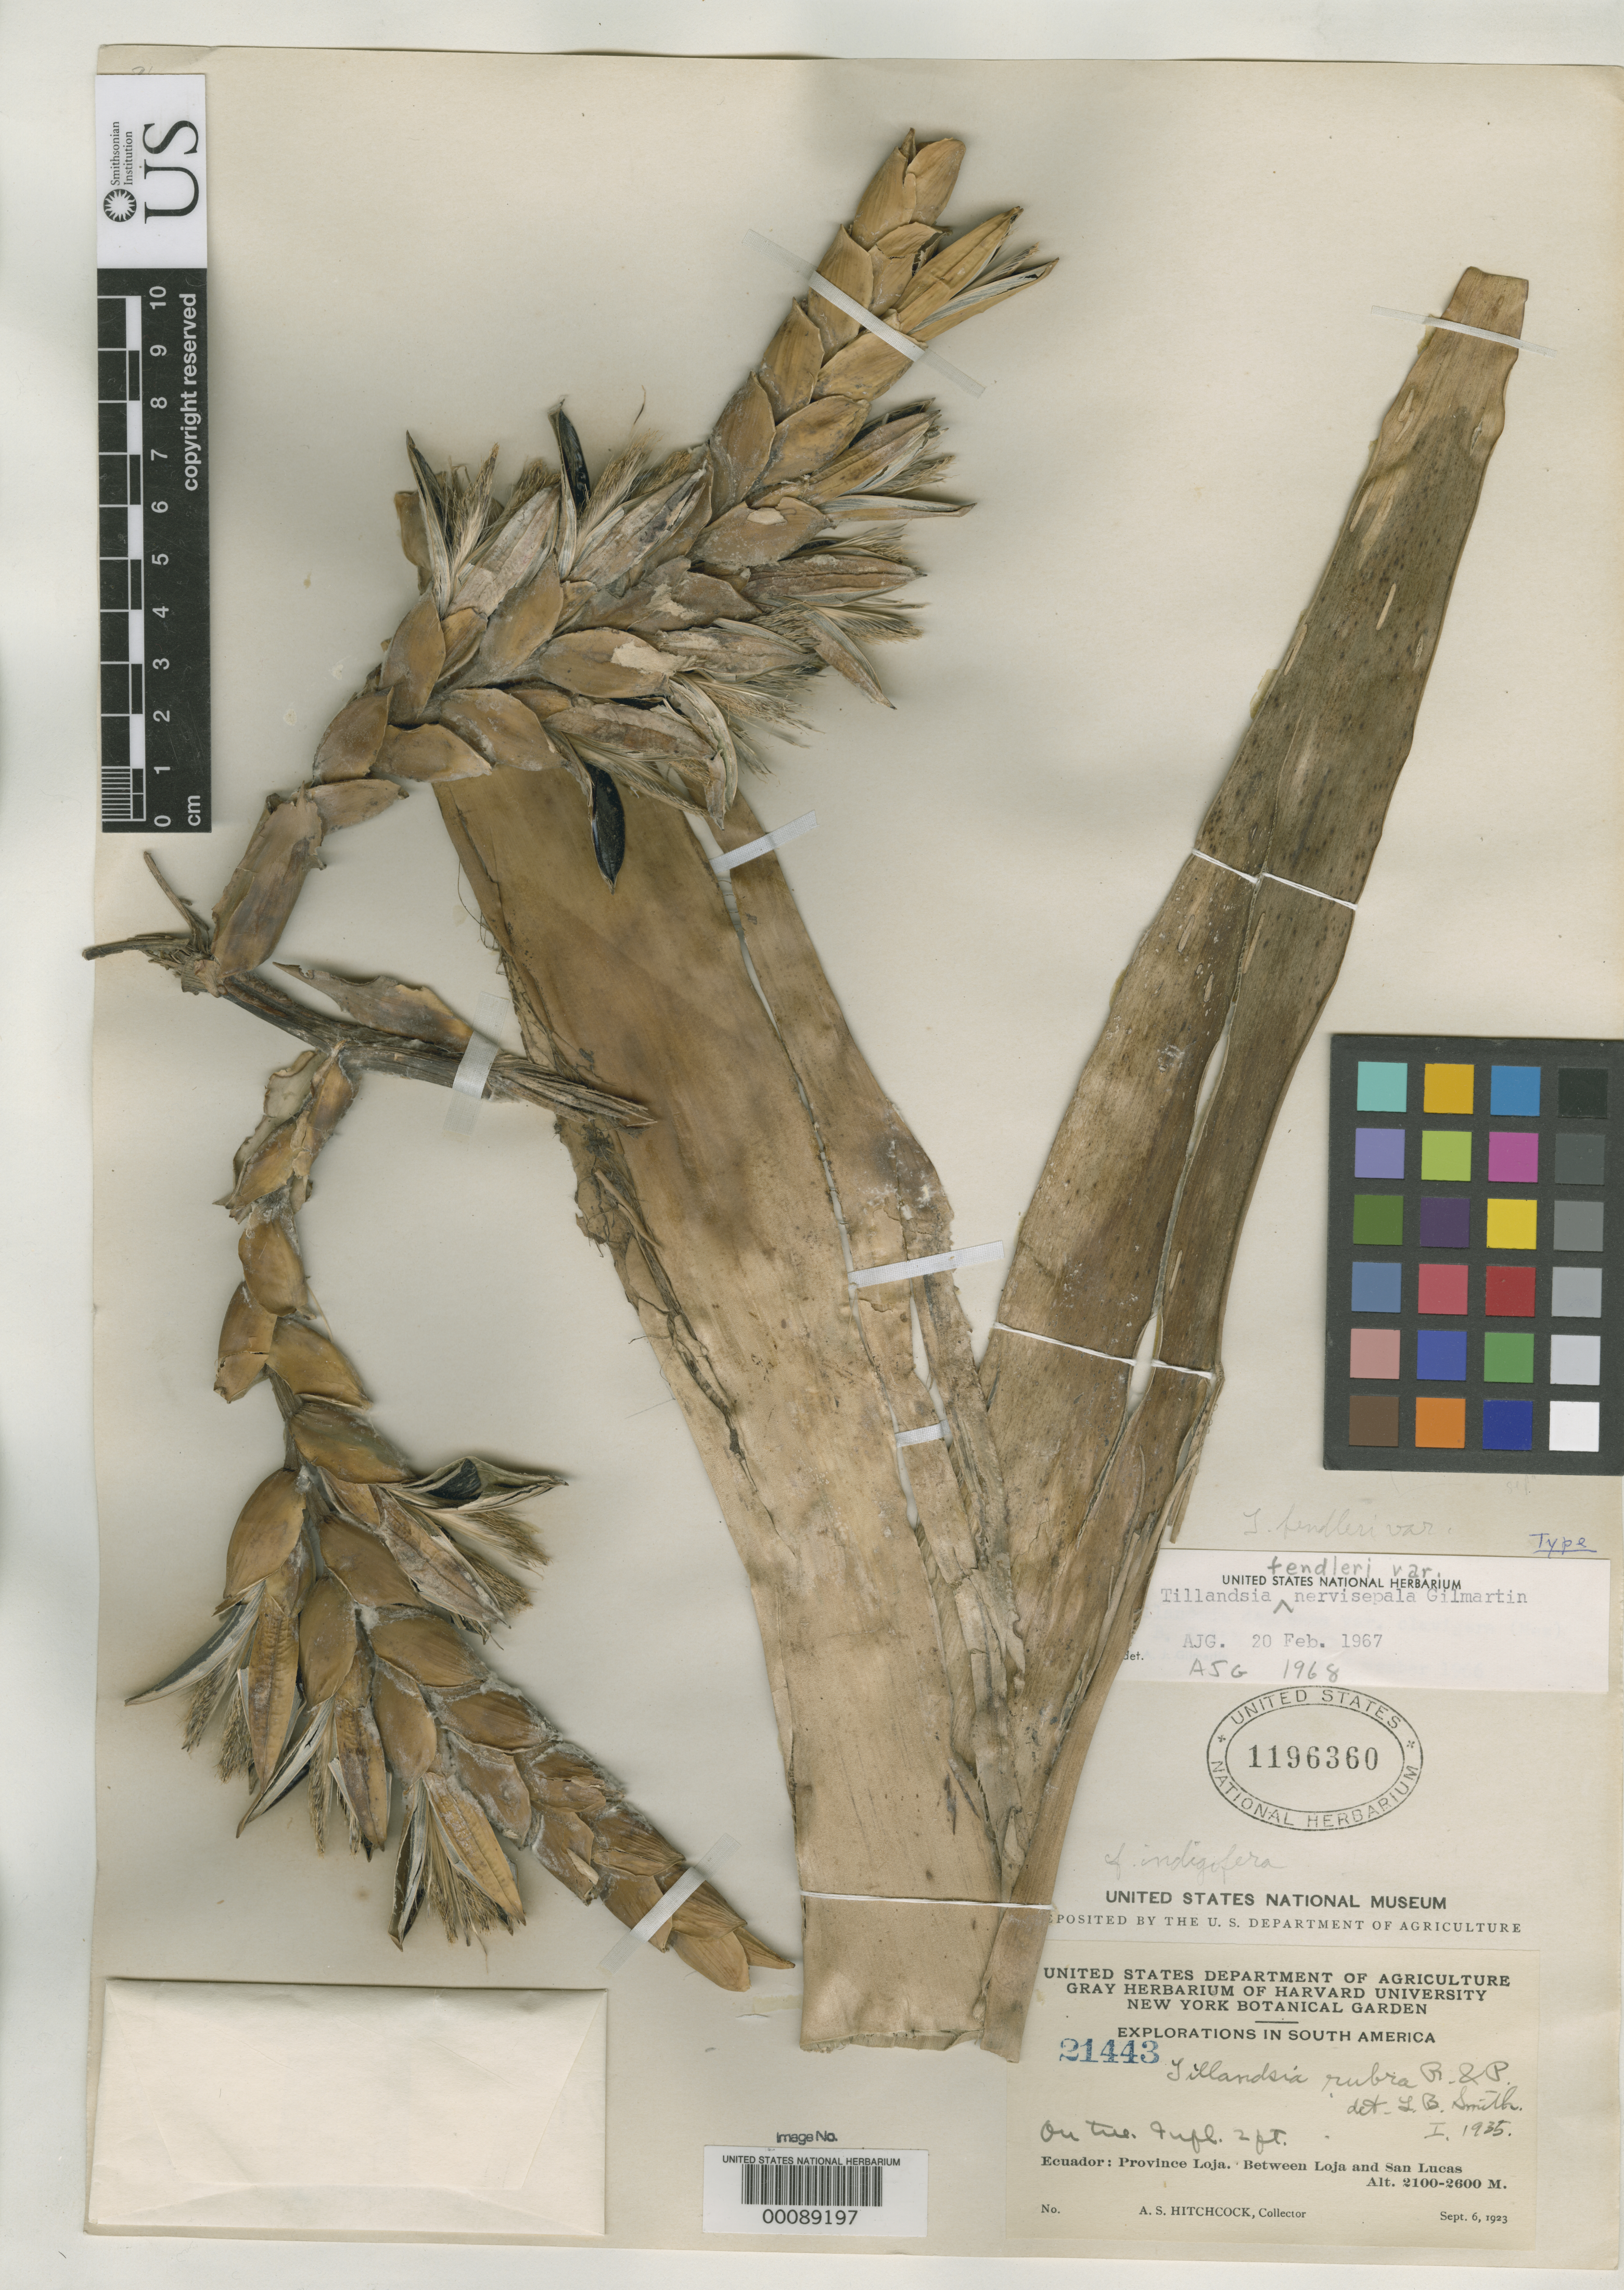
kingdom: Plantae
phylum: Tracheophyta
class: Liliopsida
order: Poales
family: Bromeliaceae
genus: Tillandsia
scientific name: Tillandsia fendleri var. nervisepala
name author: Gilmartin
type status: Holotype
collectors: A. S. Hitchcock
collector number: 21443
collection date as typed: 06 Sep 1923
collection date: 1923-09-06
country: Ecuador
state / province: Loja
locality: Between Loja and San Lucas.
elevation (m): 2100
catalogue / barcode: US 1196360